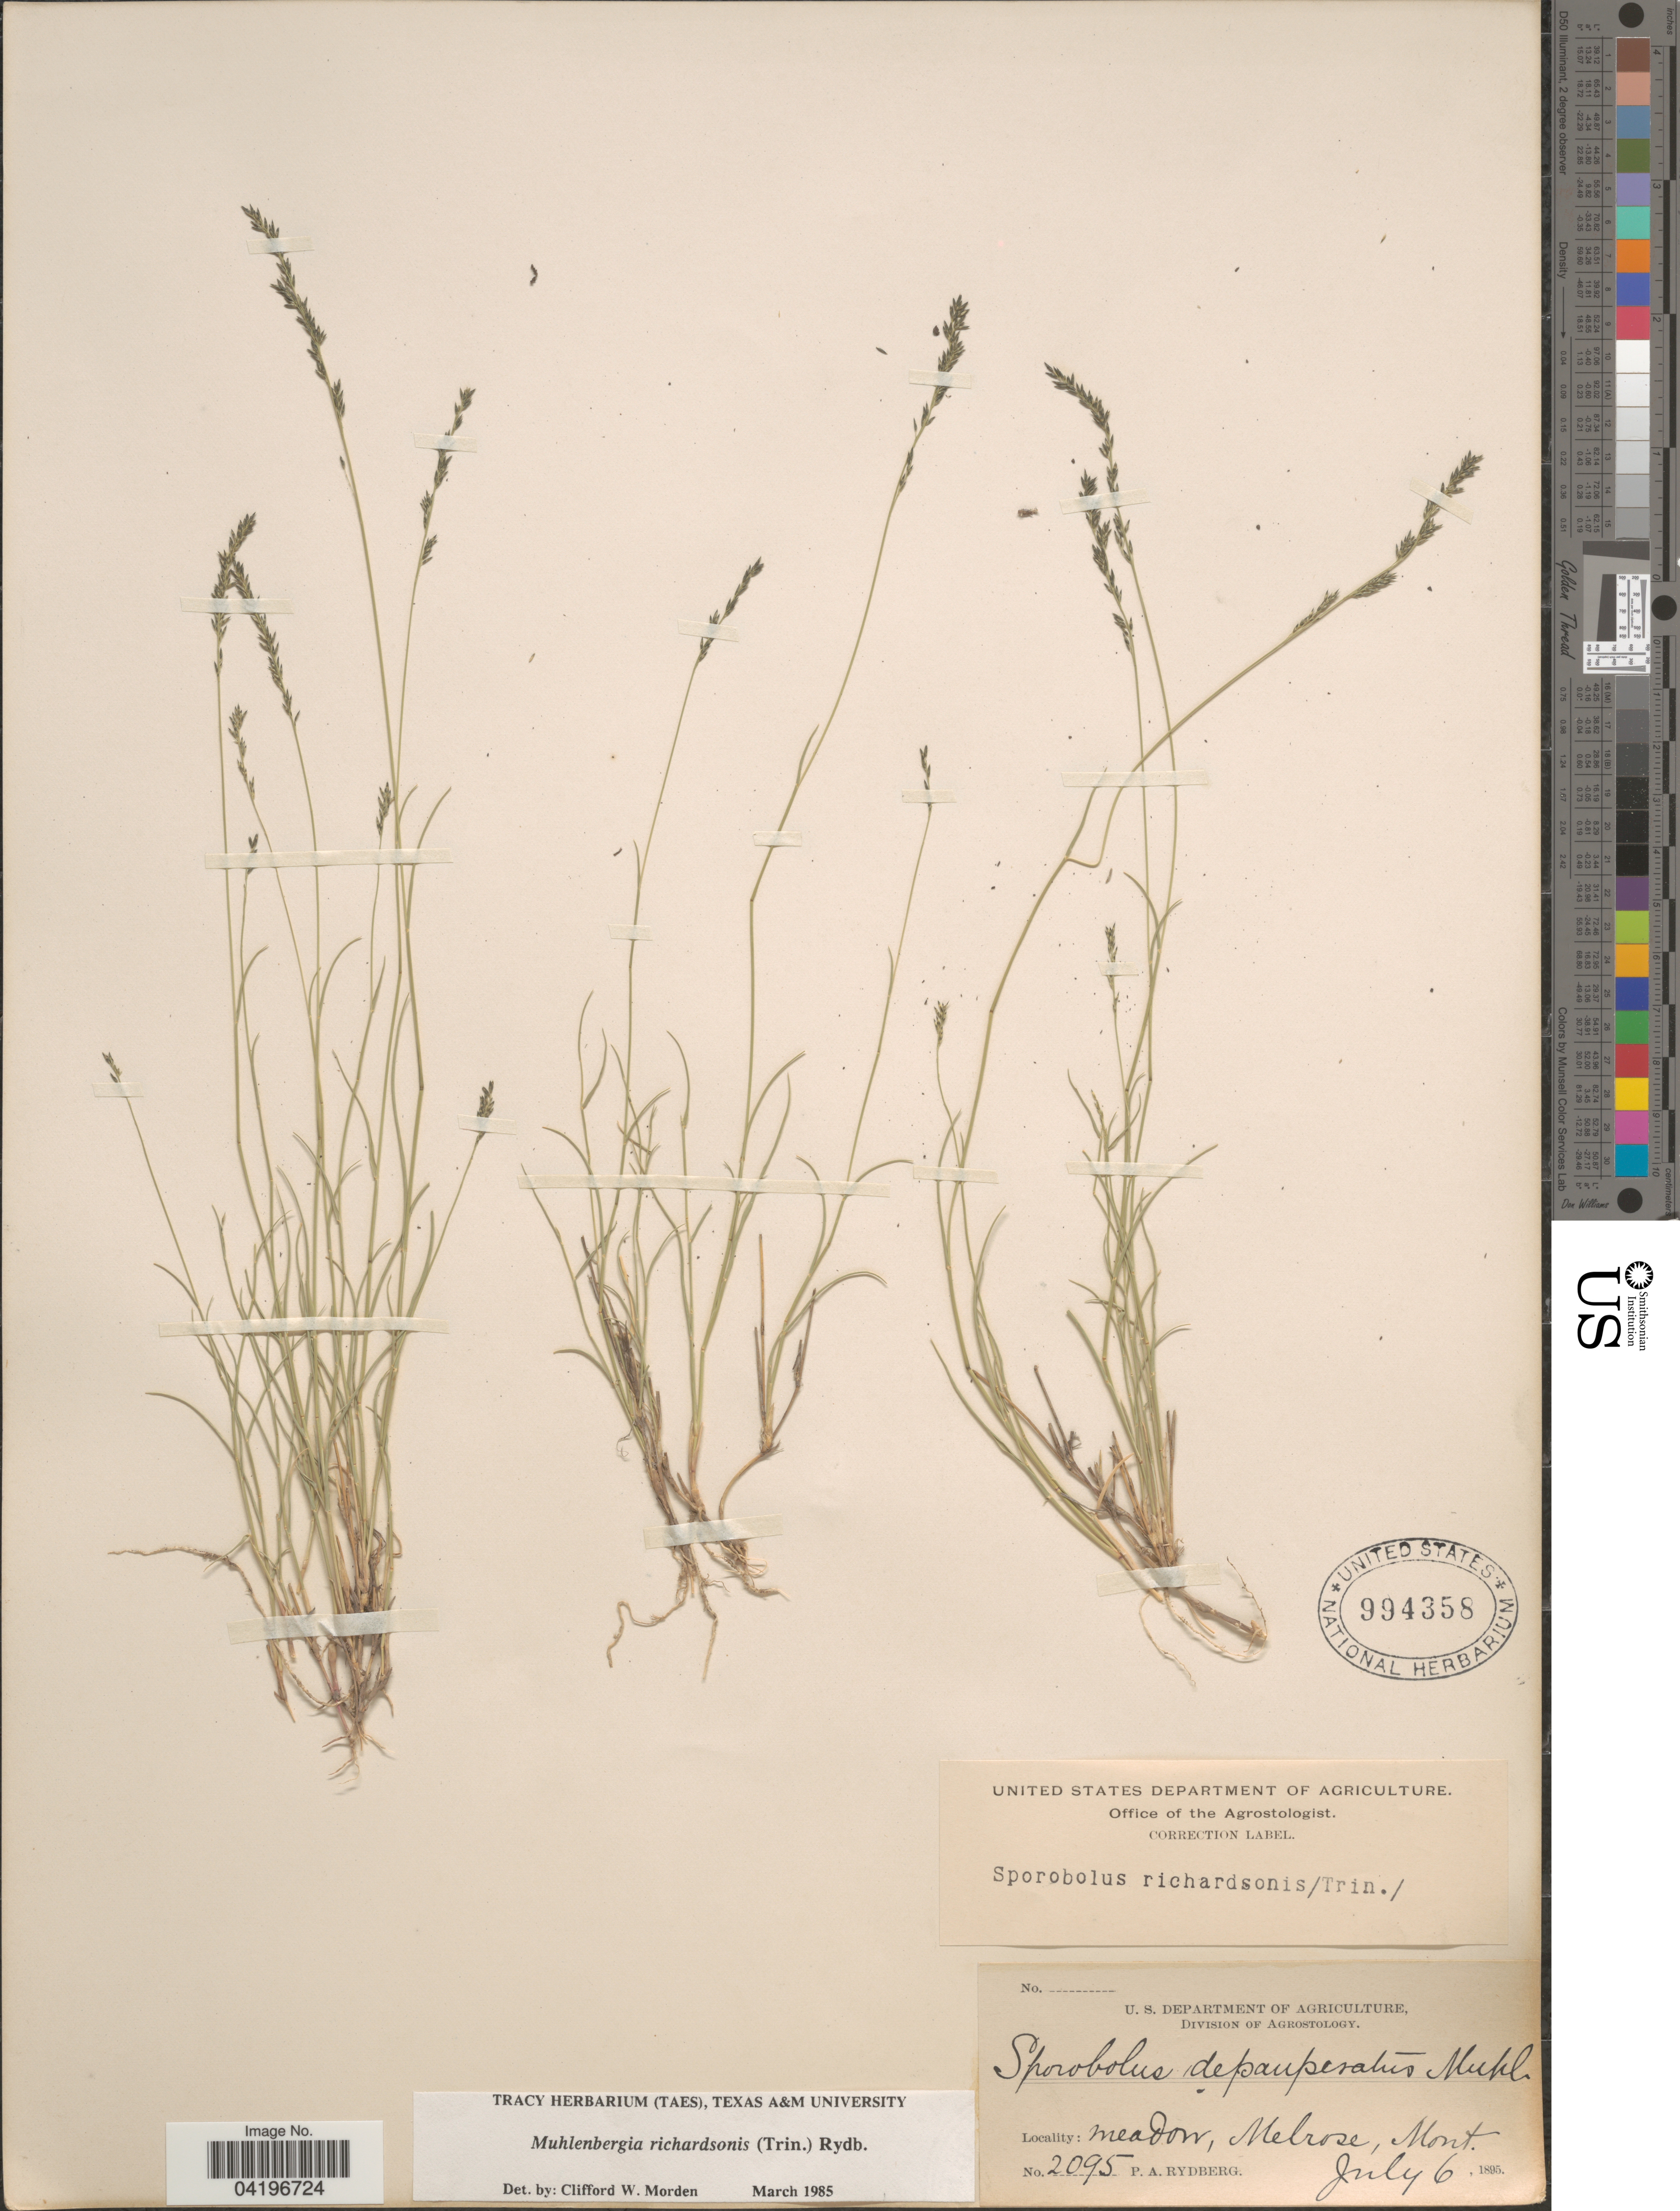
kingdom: Plantae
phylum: Tracheophyta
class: Liliopsida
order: Poales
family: Poaceae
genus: Muhlenbergia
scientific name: Muhlenbergia richardsonis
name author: (Trin.) Rydb.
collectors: P. A. Rydberg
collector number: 2095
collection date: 1895-07-06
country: United States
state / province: Montana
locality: Melrose.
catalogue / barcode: US 994358